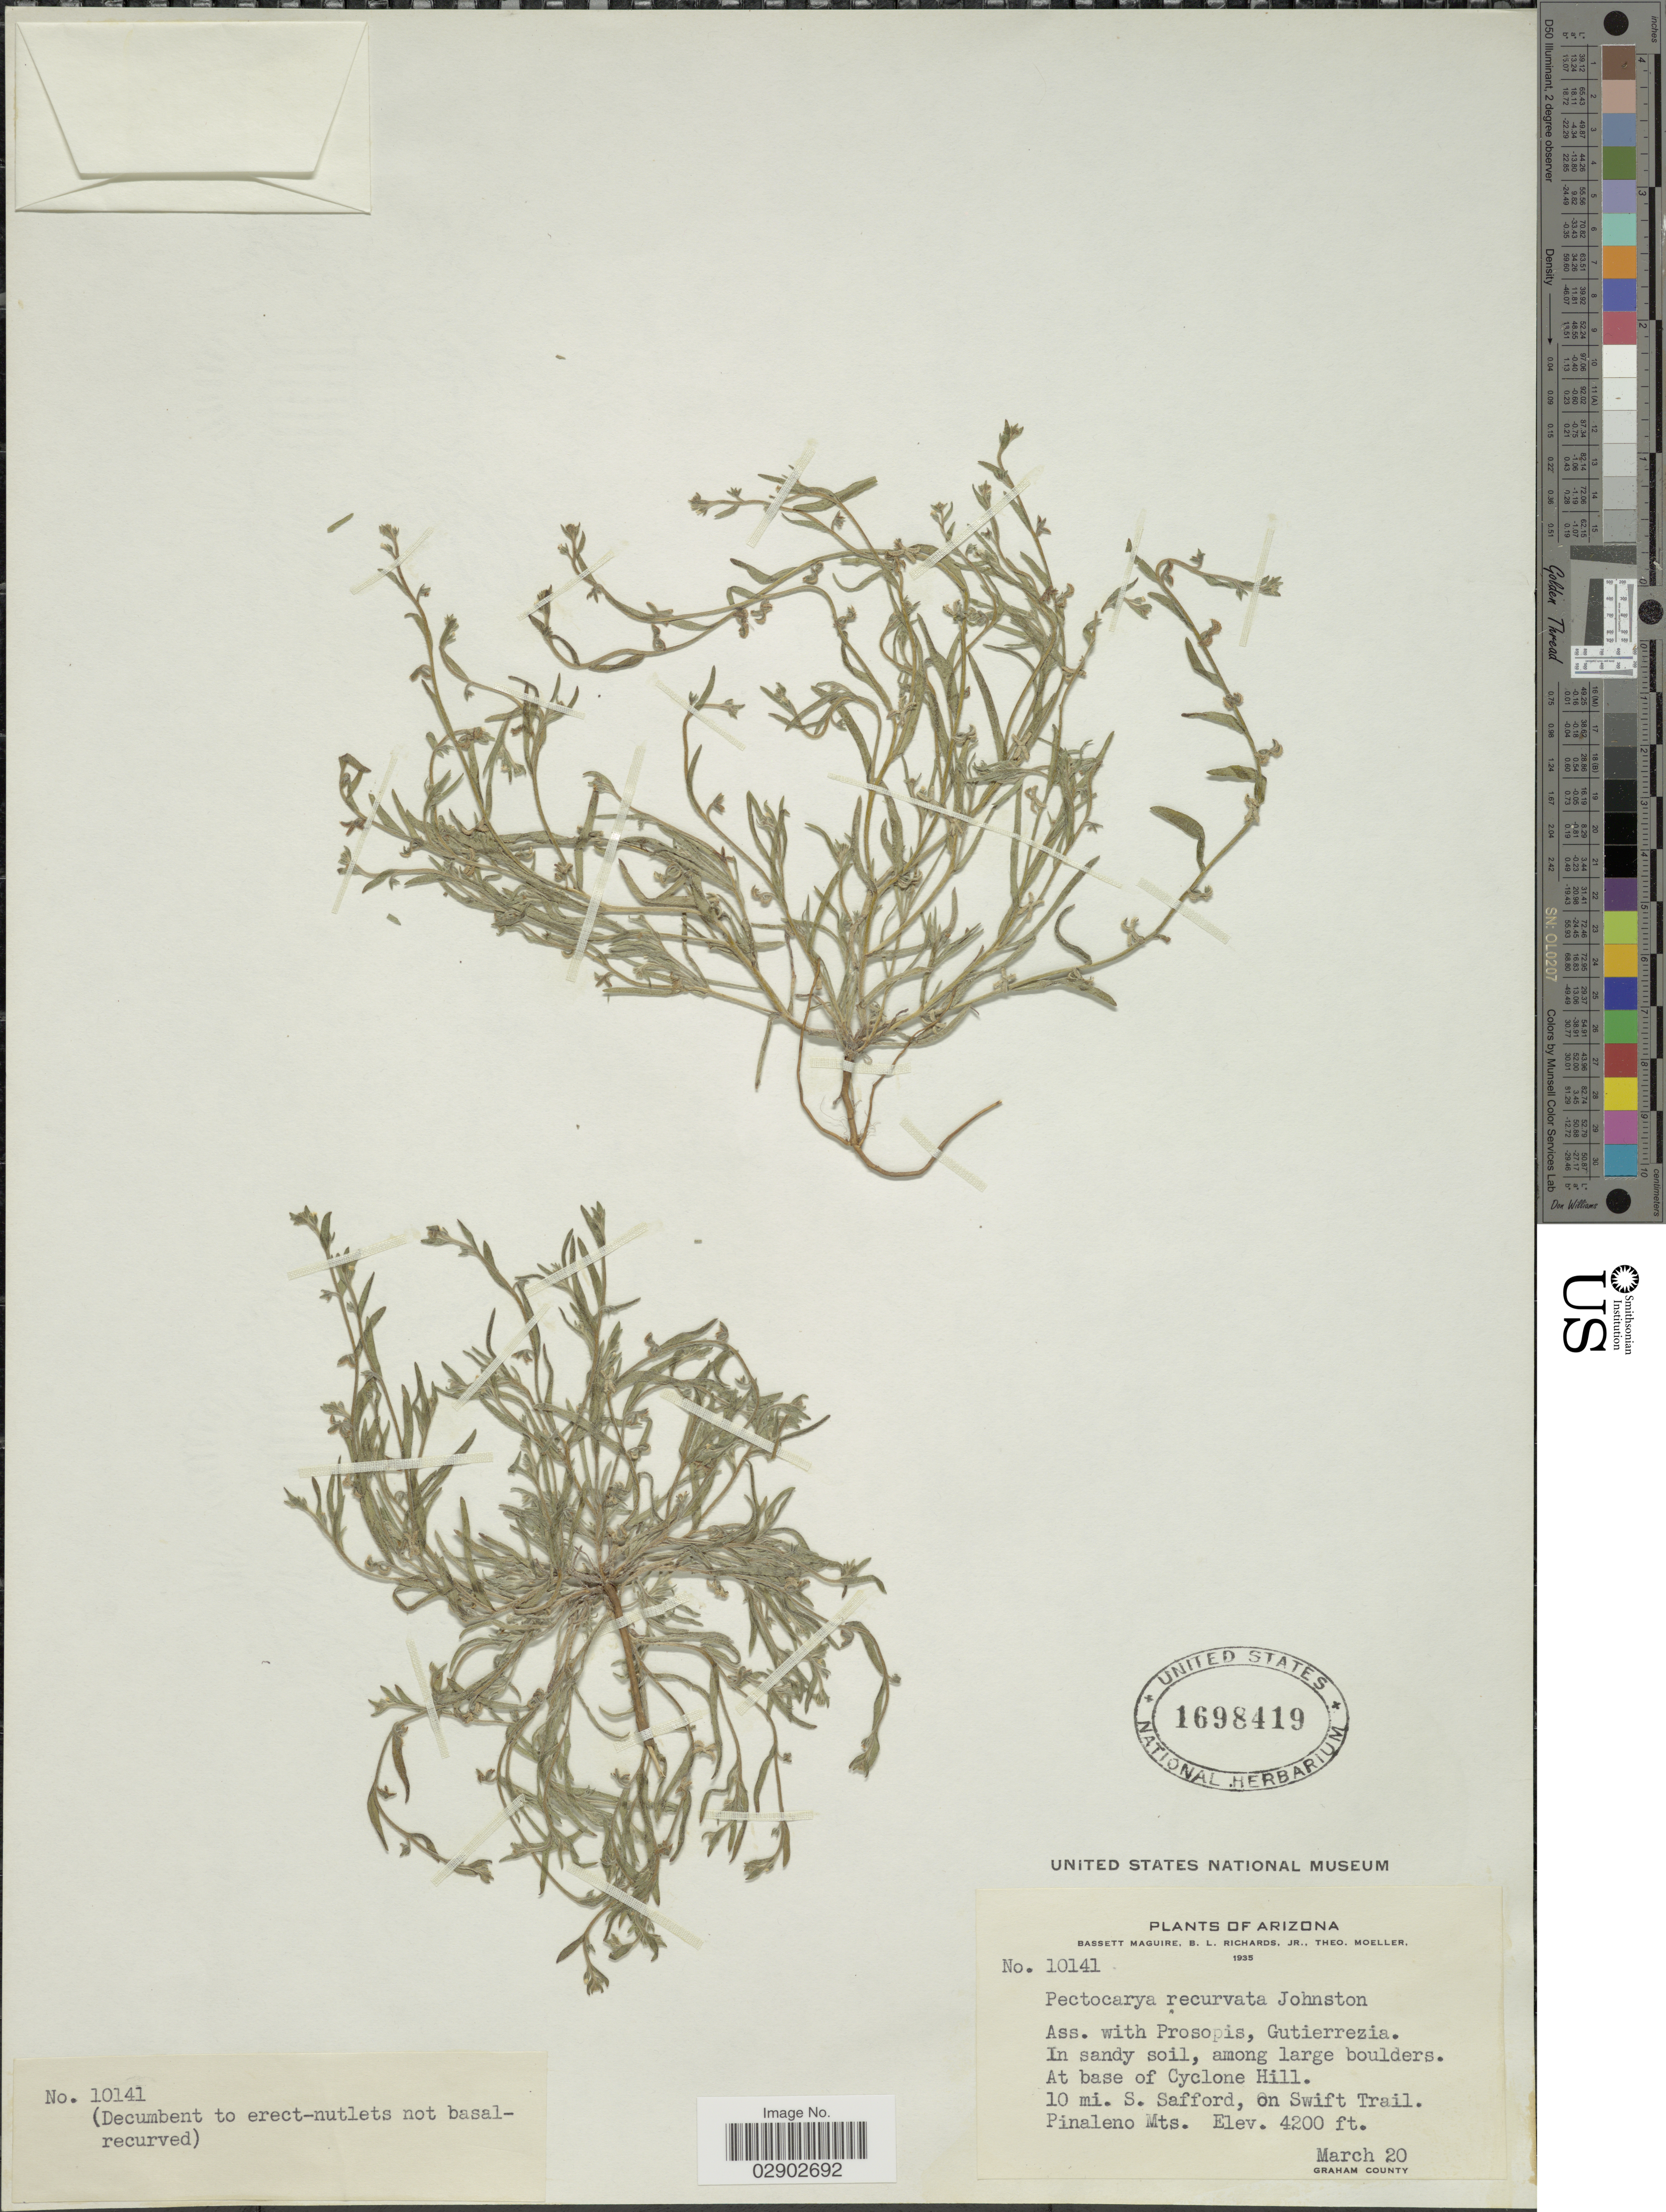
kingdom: Plantae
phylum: Tracheophyta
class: Magnoliopsida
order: Boraginales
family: Boraginaceae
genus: Pectocarya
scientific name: Pectocarya recurvata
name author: I.M. Johnst.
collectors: B. Maguire, B. Richards & T. Moeller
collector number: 10141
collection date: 1935-03-20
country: United States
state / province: Arizona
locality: At base of Cyclone Hill. 10 mi. S. Safford, on Swift Trail. Pinaleno Mts.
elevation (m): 1280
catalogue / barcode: US 1698419